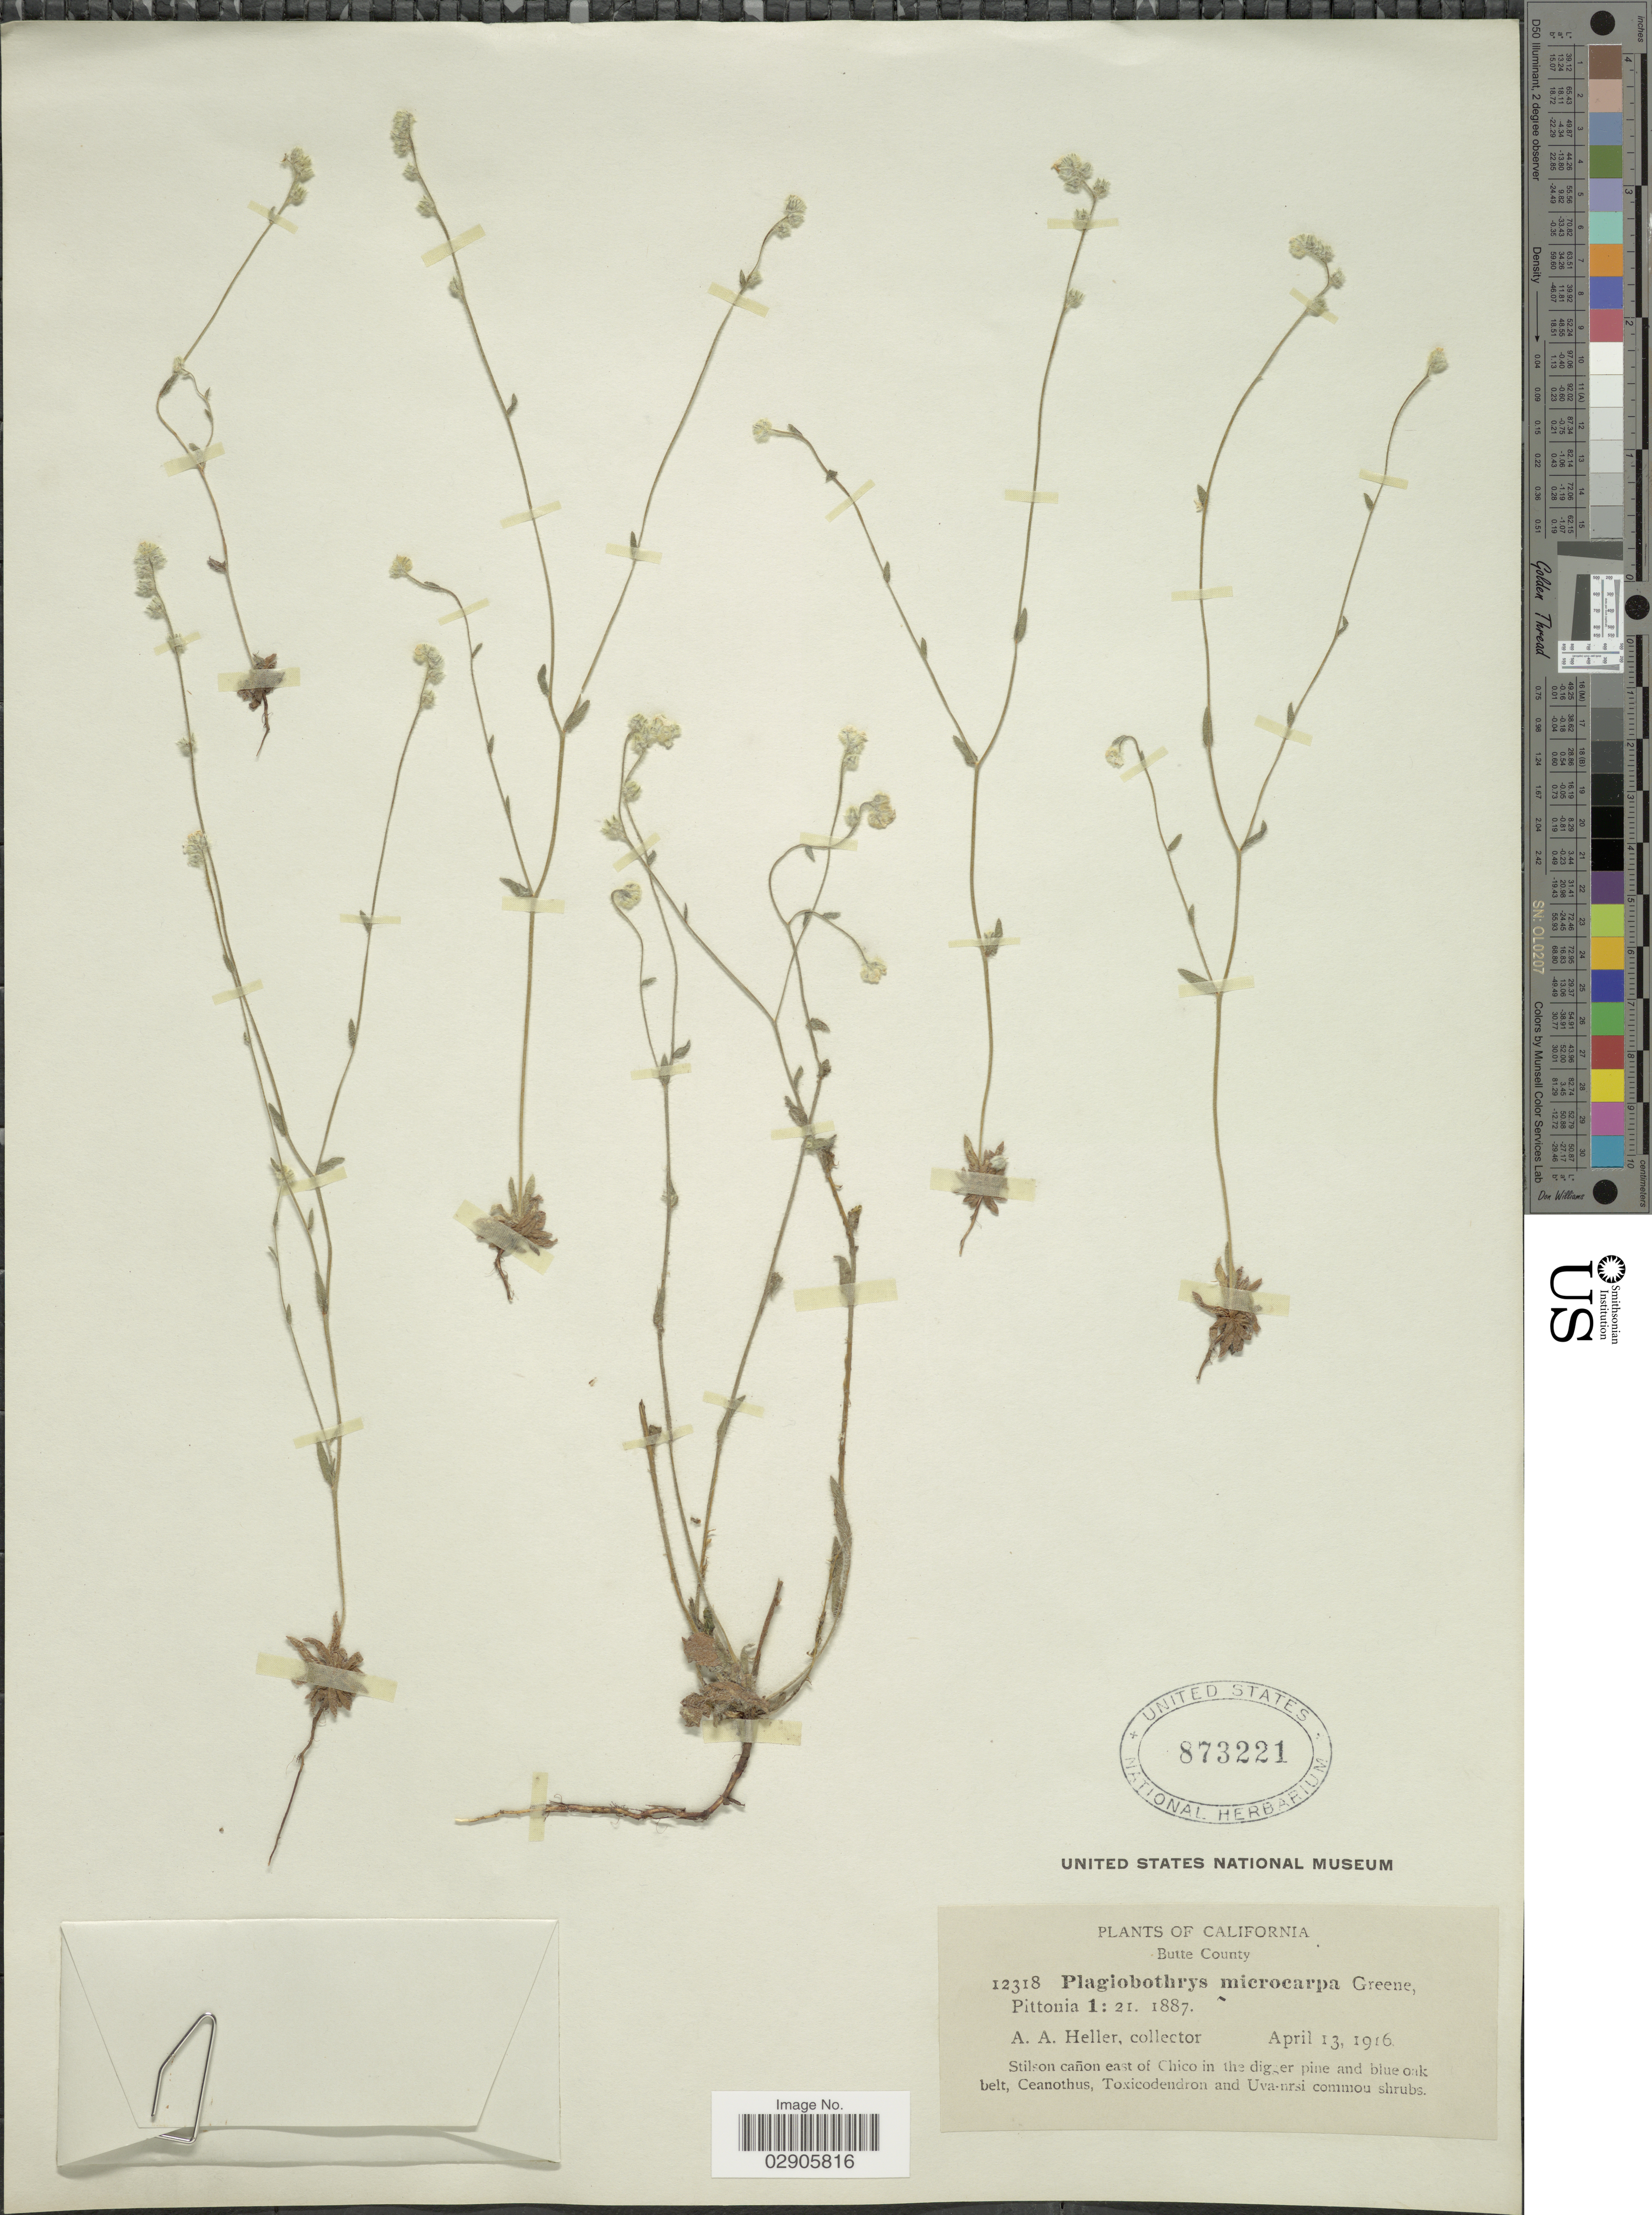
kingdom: Plantae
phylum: Tracheophyta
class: Magnoliopsida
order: Boraginales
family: Boraginaceae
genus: Plagiobothrys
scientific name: Plagiobothrys microcarpus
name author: Greene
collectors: A. A. Heller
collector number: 12318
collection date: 1916-04-13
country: United States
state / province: California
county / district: Butte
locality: Butte County. Stilson cañon east of Chico in the digger pine and blue oak belt.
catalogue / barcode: US 873221